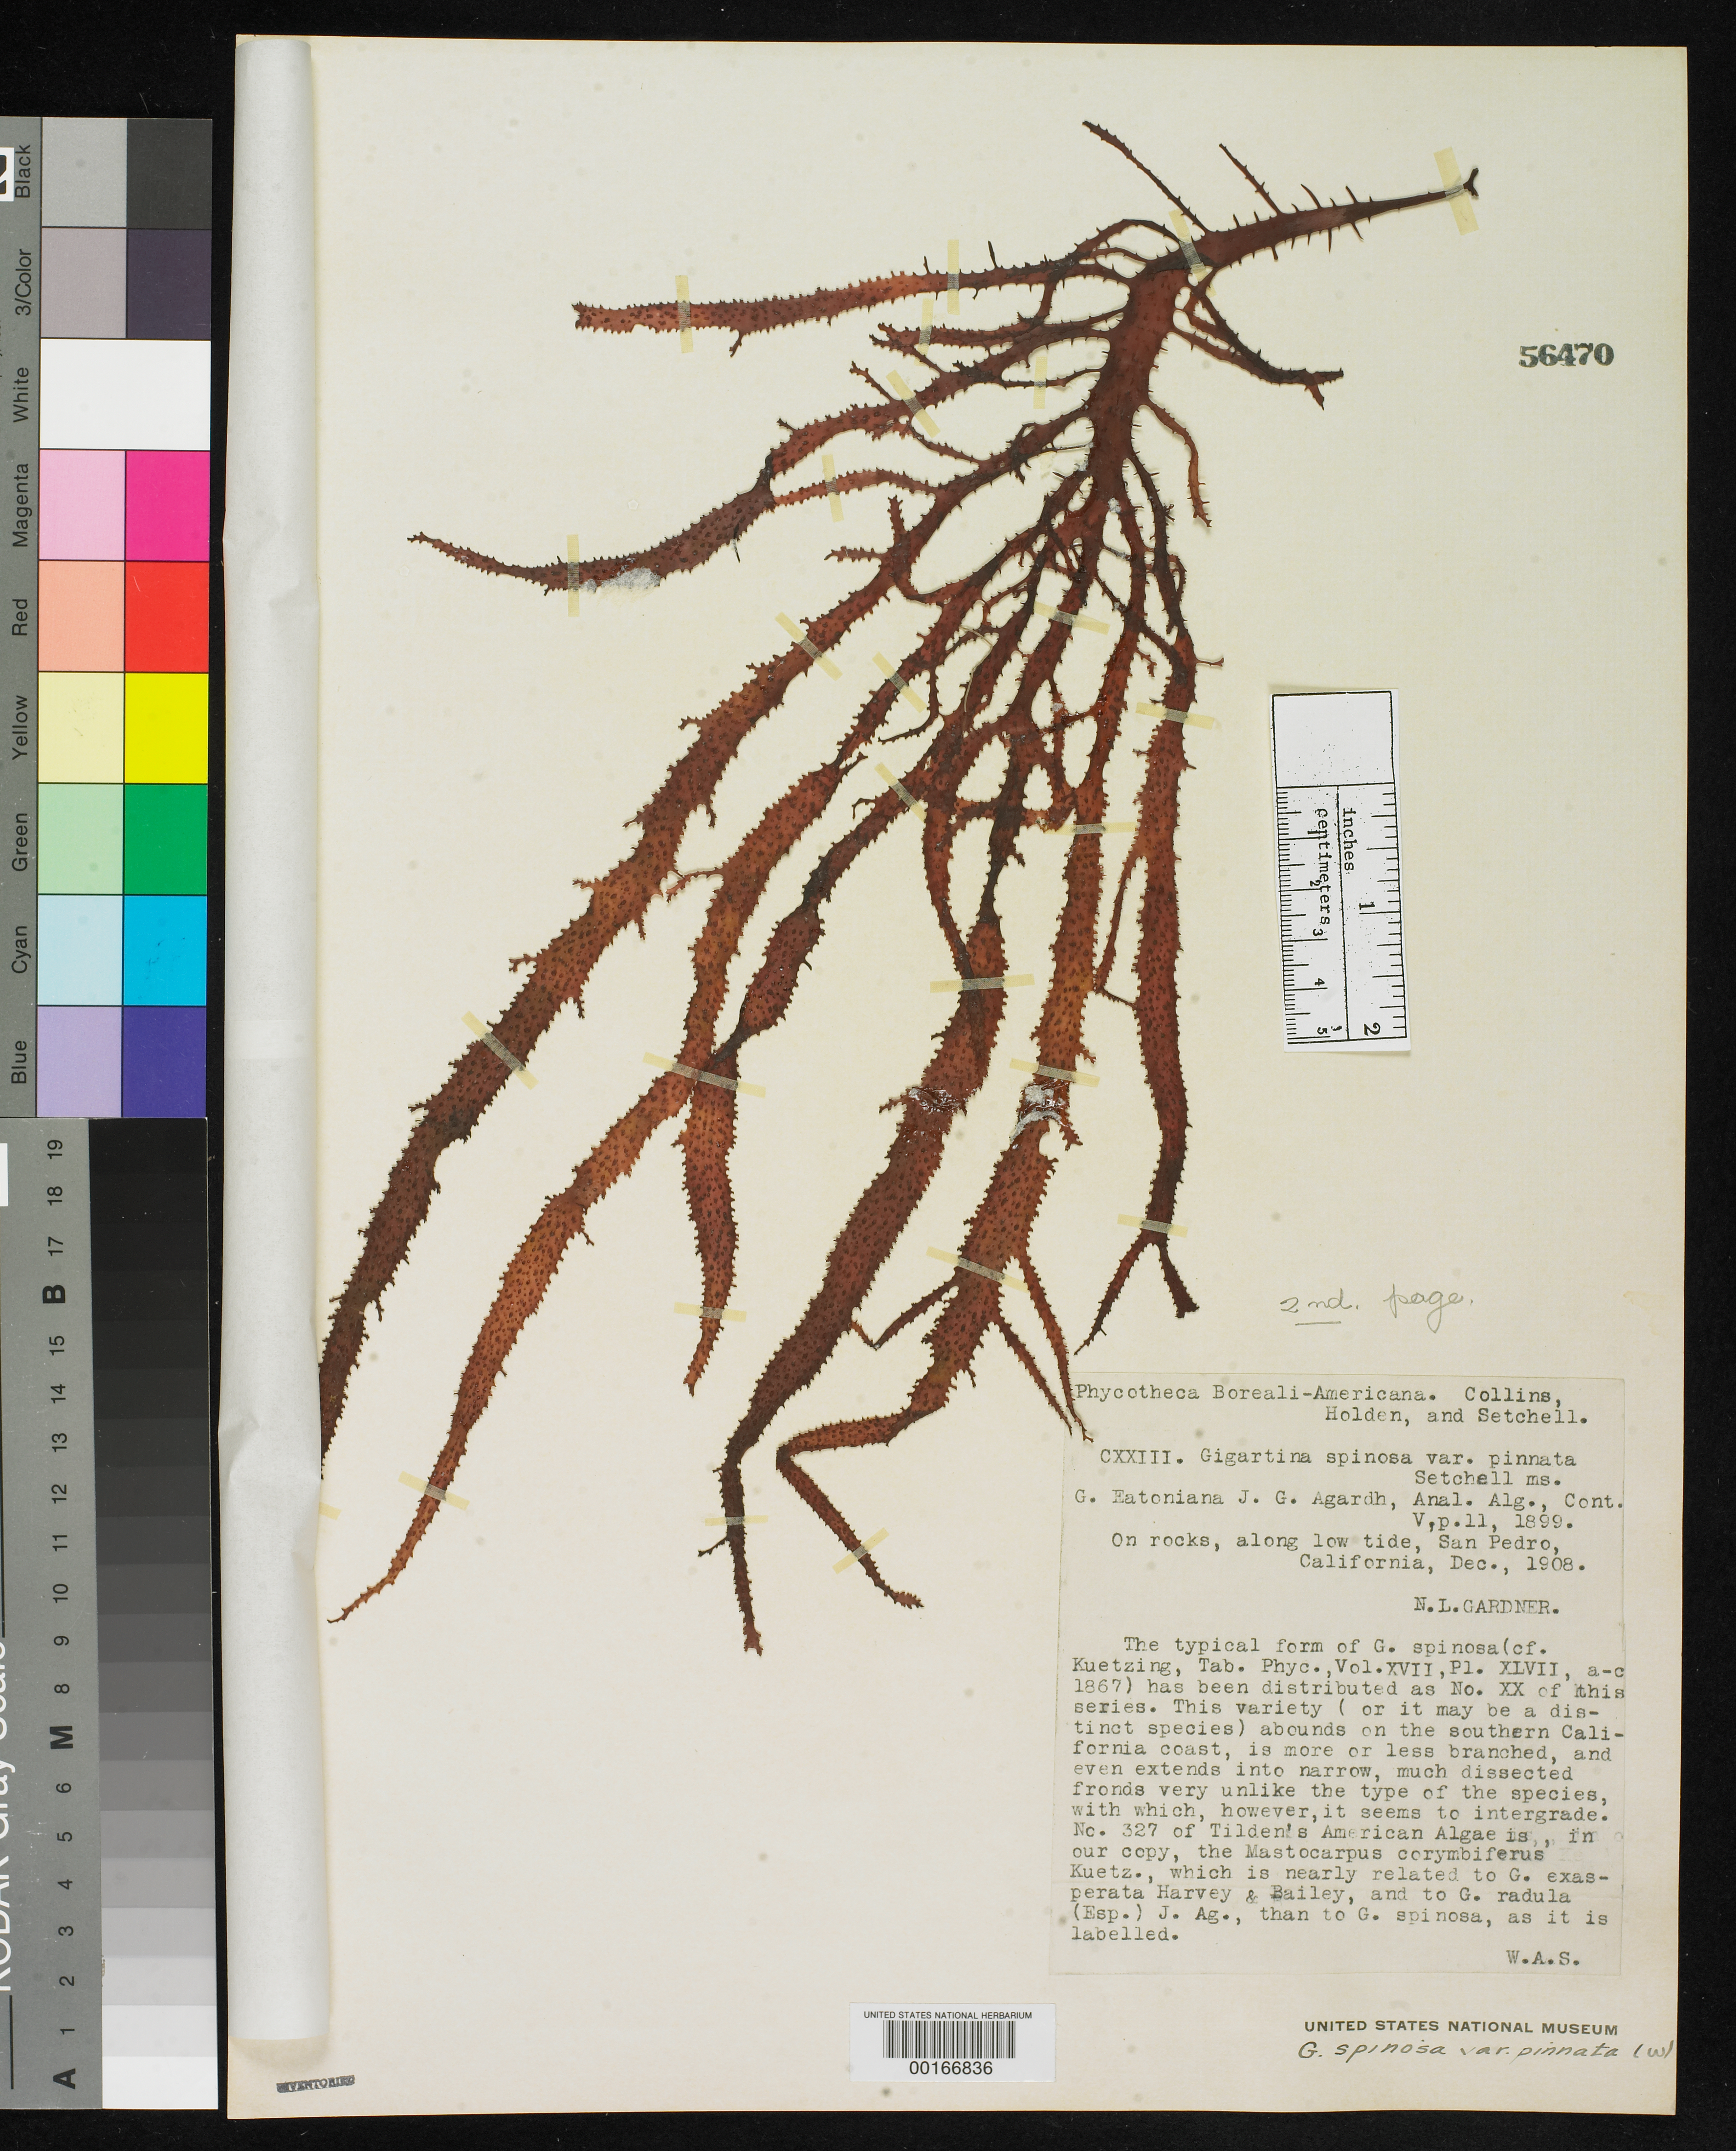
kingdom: Plantae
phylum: Rhodophyta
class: Florideophyceae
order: Gigartinales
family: Gigartinaceae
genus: Gigartina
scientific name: Gigartina spinosa var. pinnata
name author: Setch. in Collins et al.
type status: Isotype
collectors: N. Gardner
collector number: PB-A CXXIII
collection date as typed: Dec 1908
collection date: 1908-12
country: United States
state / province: California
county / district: Los Angeles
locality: San Pedro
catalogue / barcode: US 56470